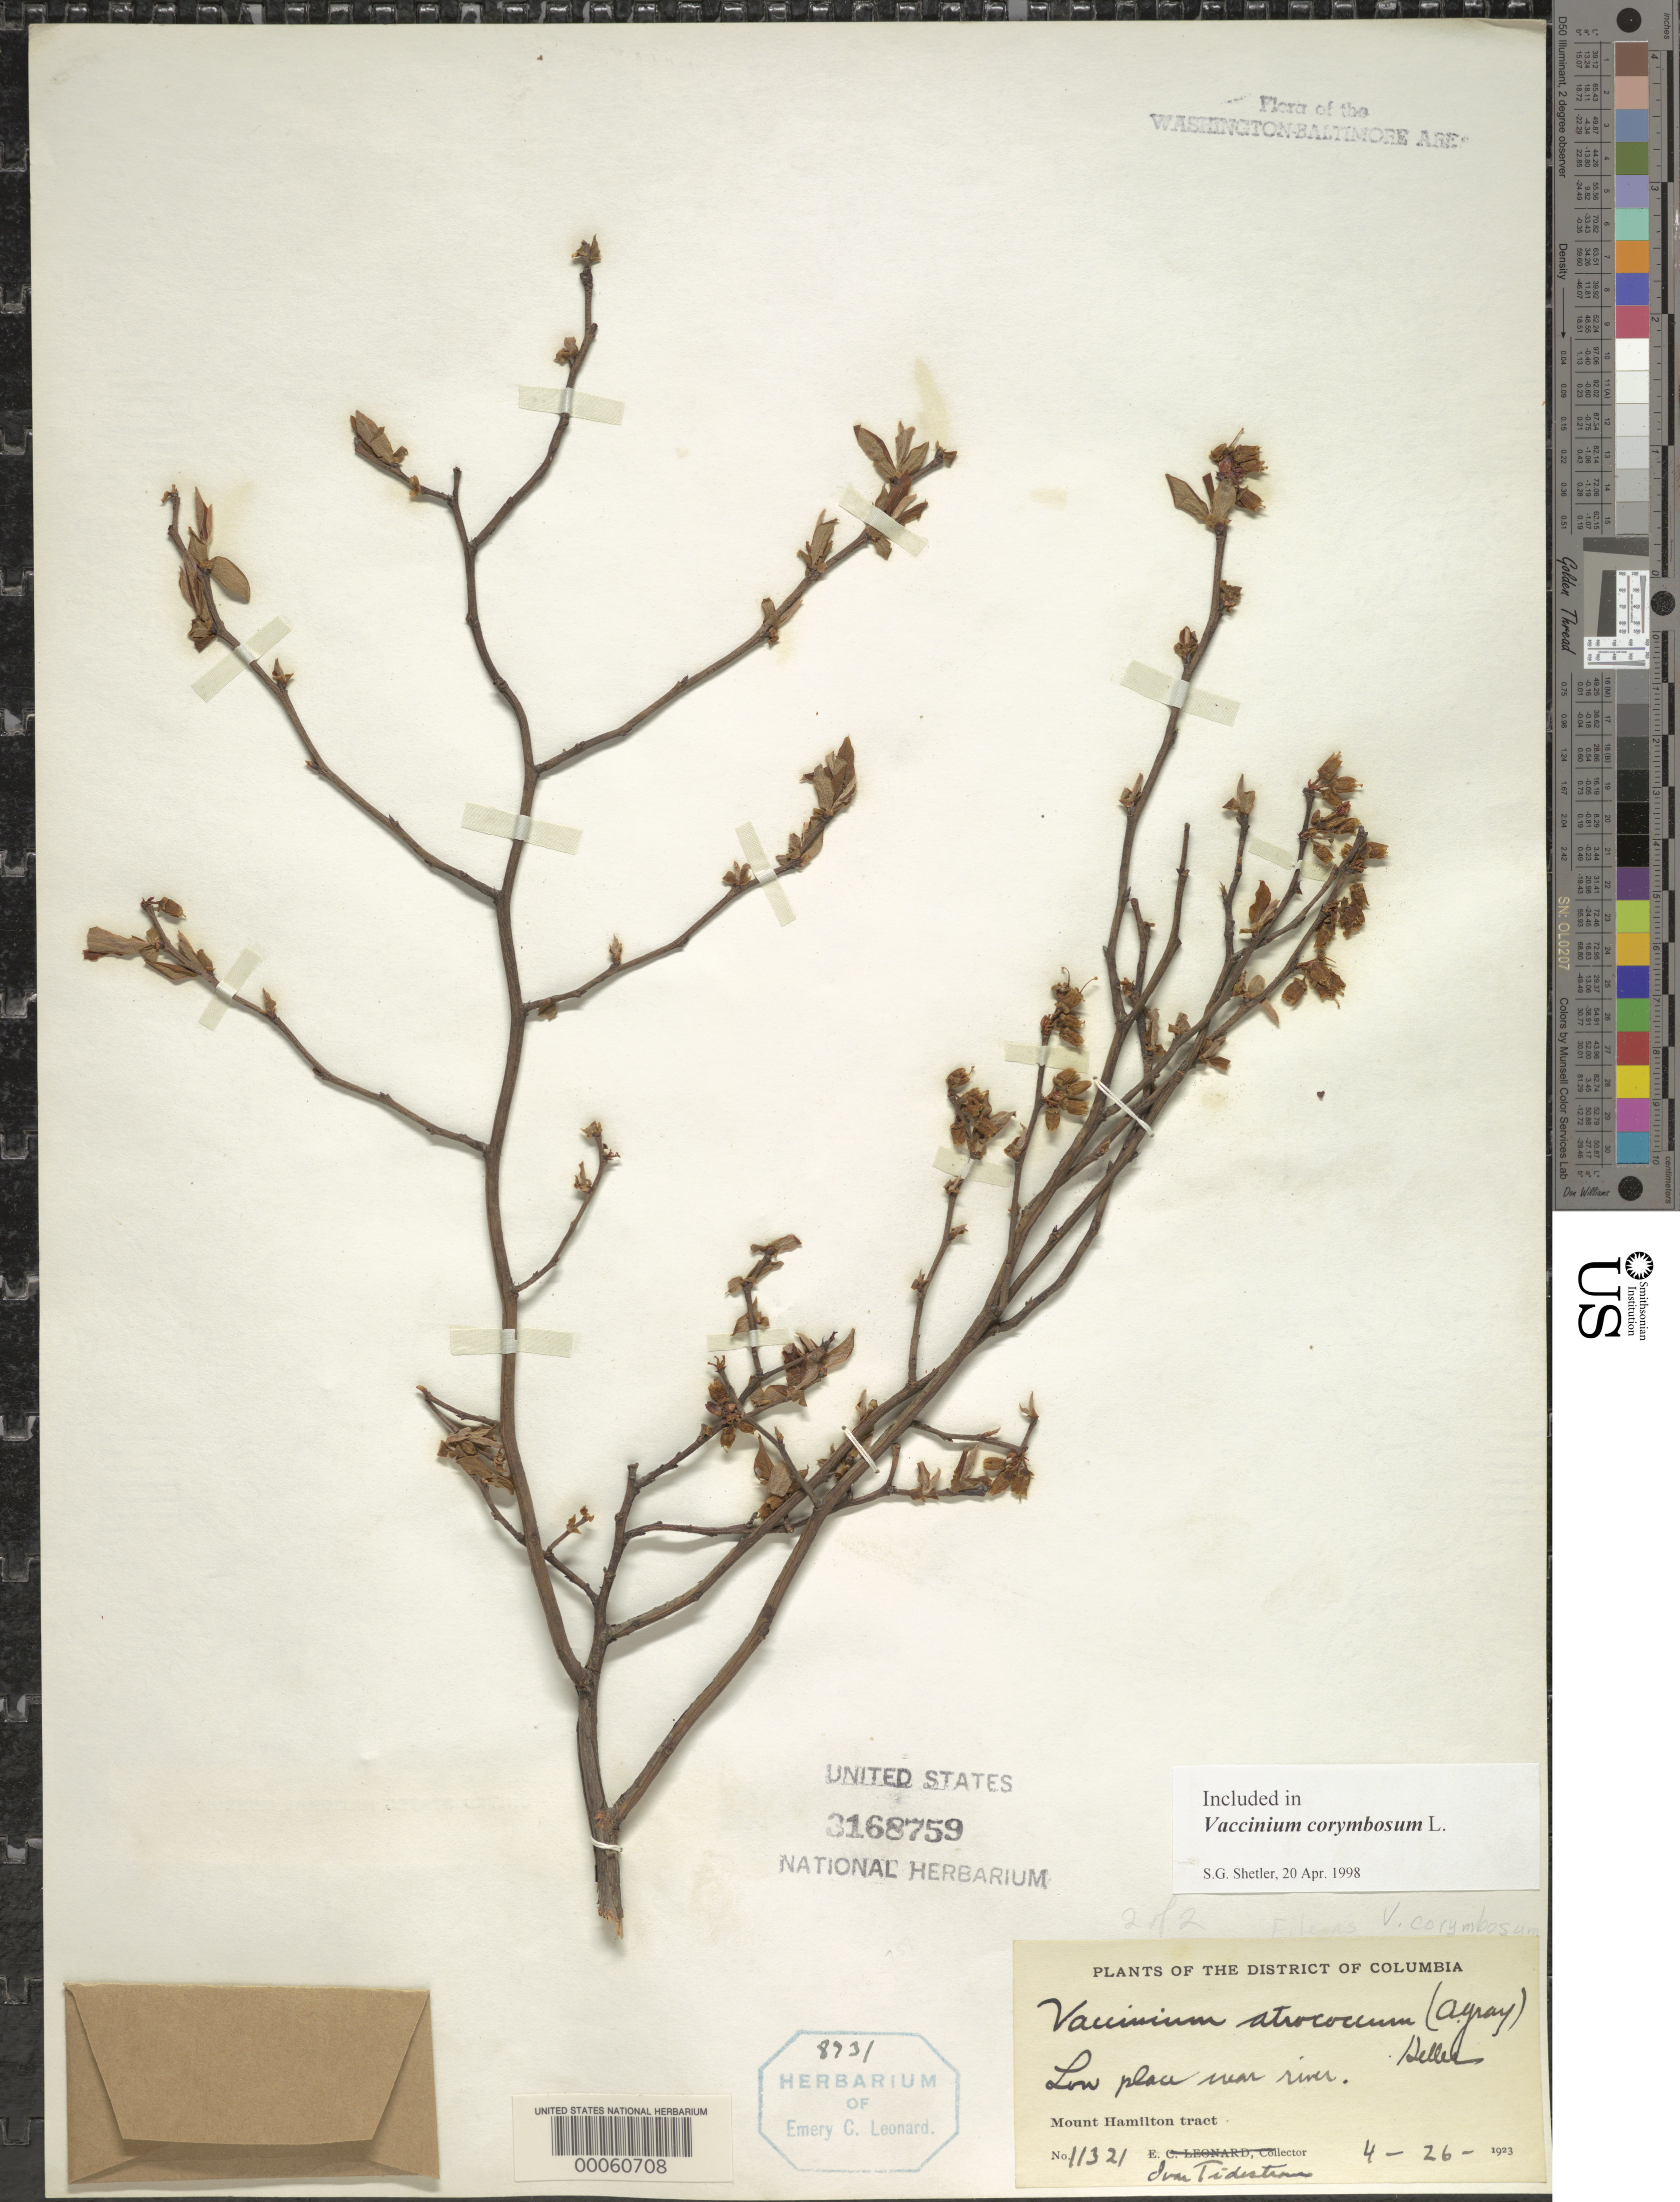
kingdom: Plantae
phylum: Tracheophyta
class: Magnoliopsida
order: Ericales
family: Ericaceae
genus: Vaccinium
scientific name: Vaccinium corymbosum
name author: L.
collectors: I. F. Tidestrom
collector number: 11321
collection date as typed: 26 Apr 1923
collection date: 1923-04-26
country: United States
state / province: District of Columbia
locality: Hamilton, Mount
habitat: Low place near river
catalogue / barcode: US 3168759